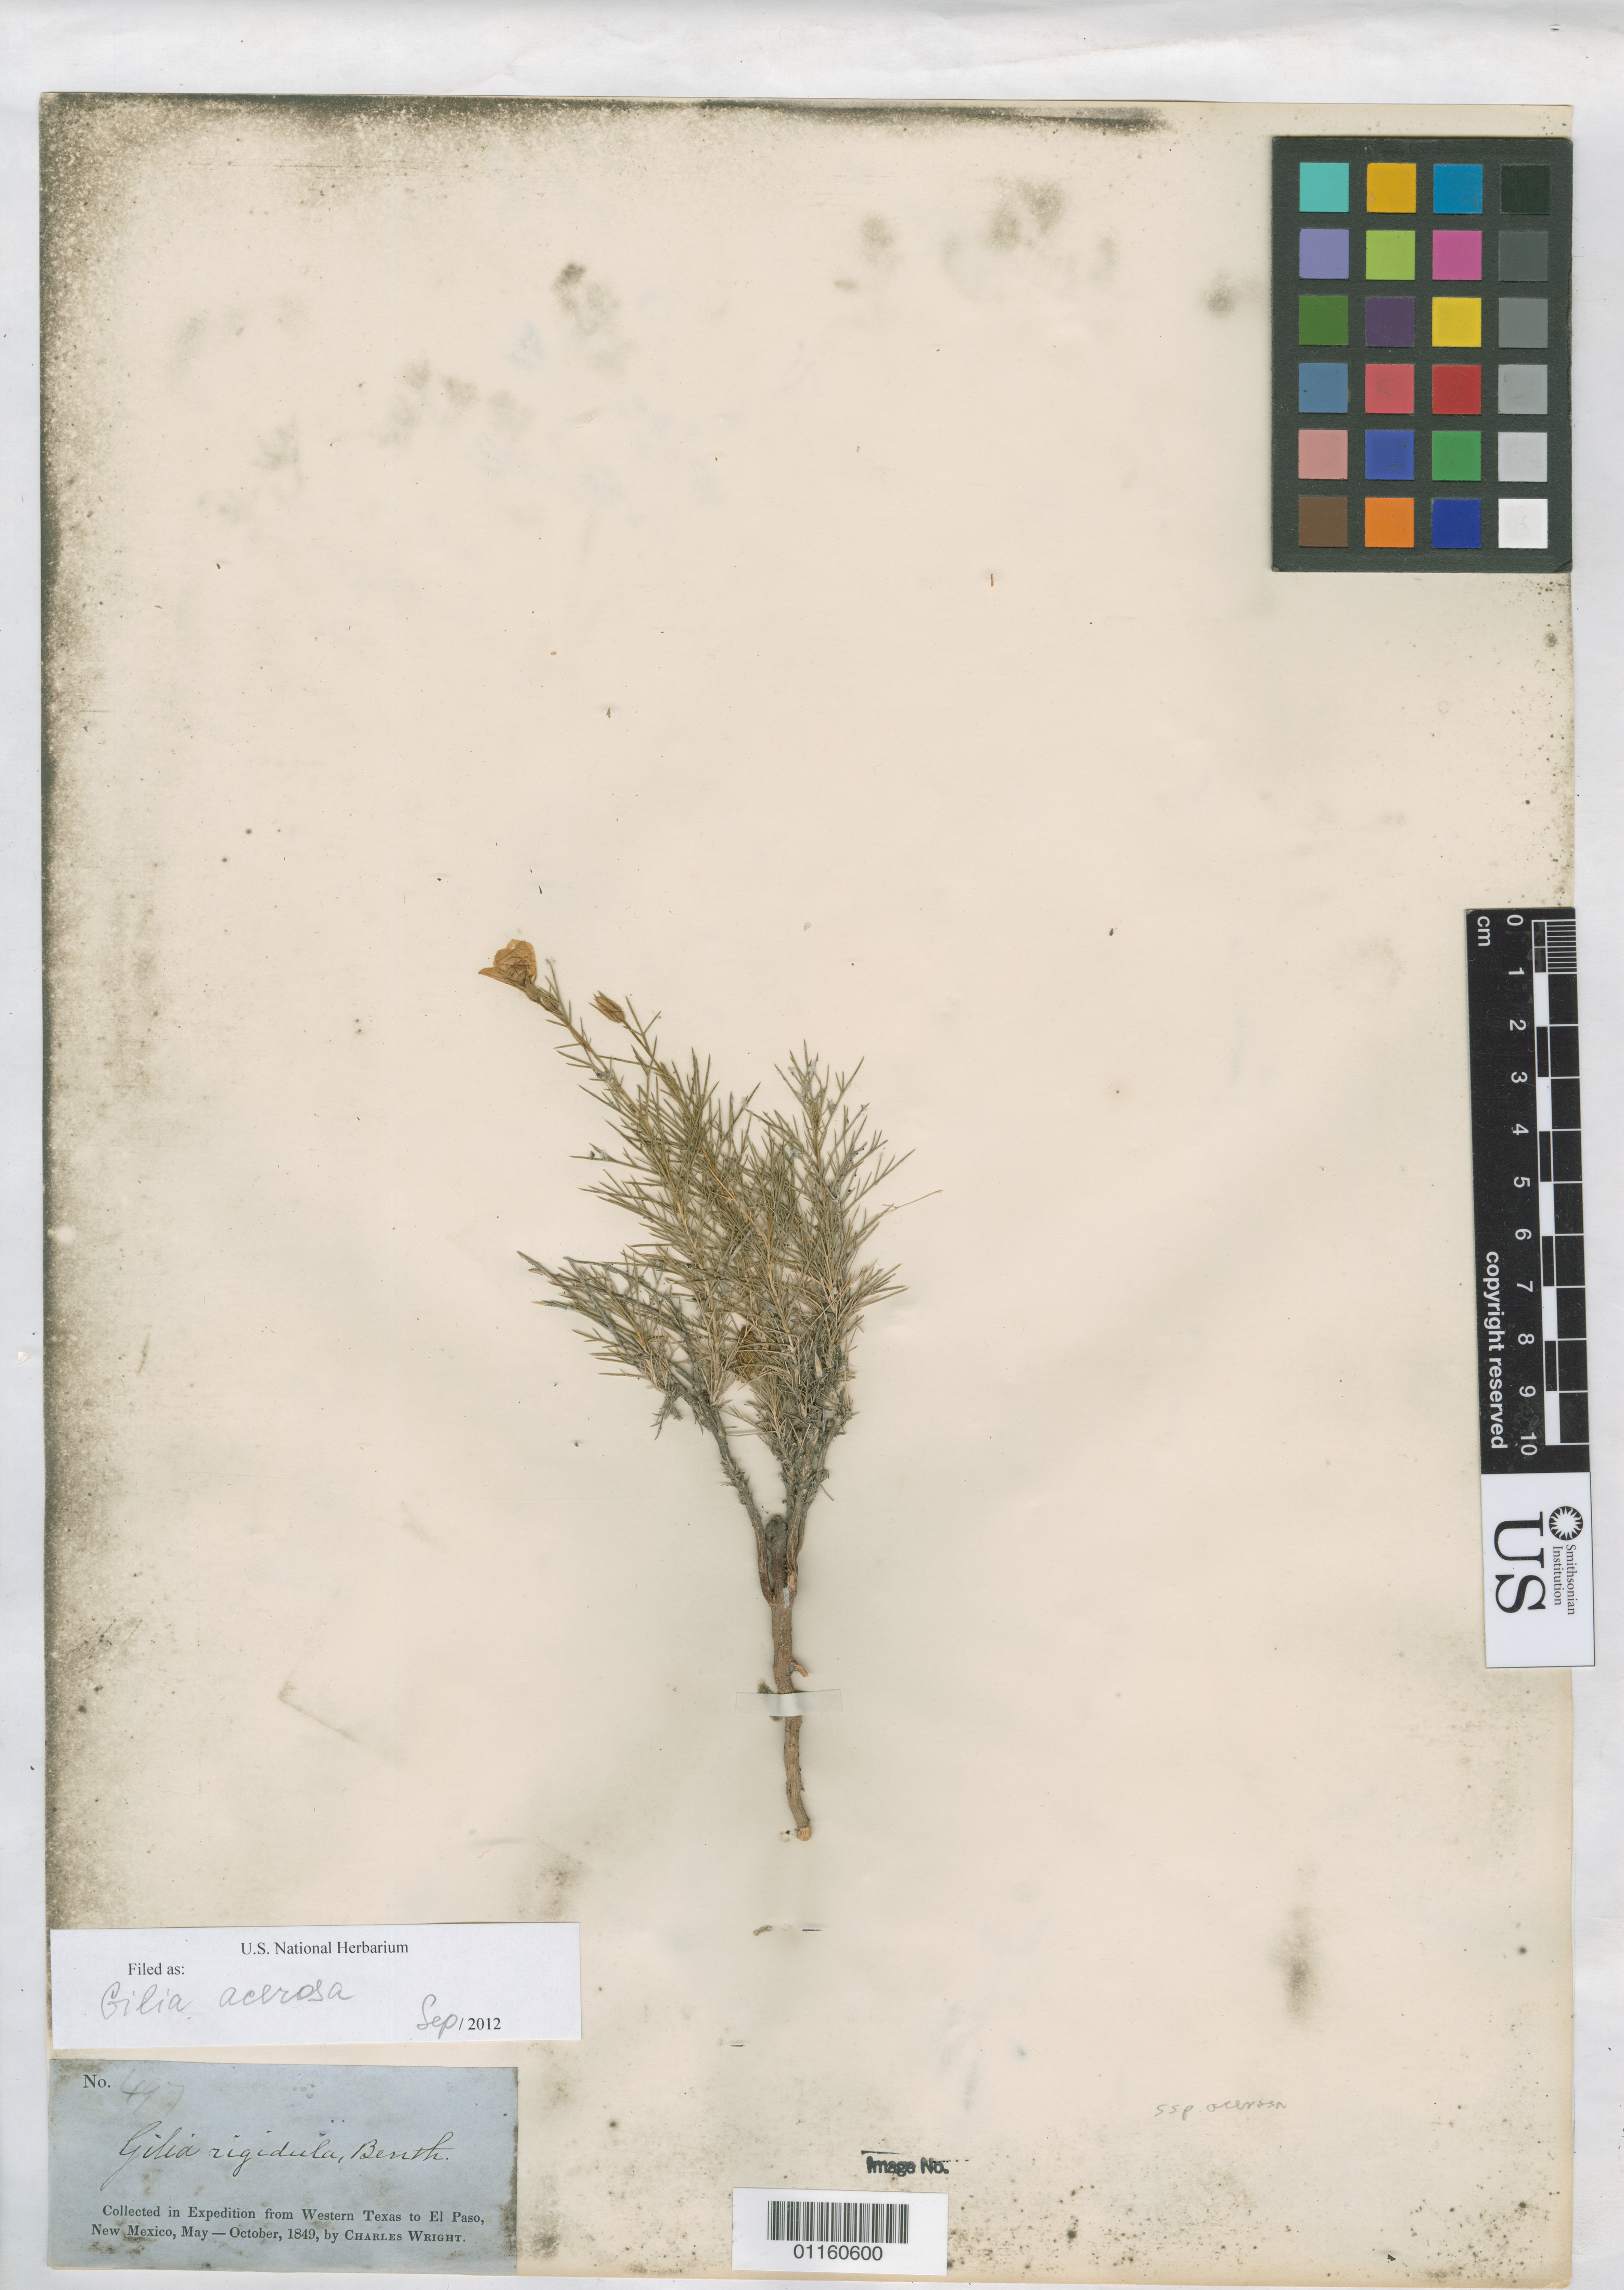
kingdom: Plantae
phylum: Tracheophyta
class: Magnoliopsida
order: Ericales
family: Polemoniaceae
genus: Giliastrum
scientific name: Giliastrum acerosum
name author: (A. Gray) Rydb.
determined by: Strong, Mark T., (BOT), Smithsonian Institution - National Museum of Natural History (UNITED STATES)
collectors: C. Wright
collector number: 497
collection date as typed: May 1849 to -- Oct 1849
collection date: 1849-05/1849-10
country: United States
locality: from Western Texas to El Paso, New Mexico